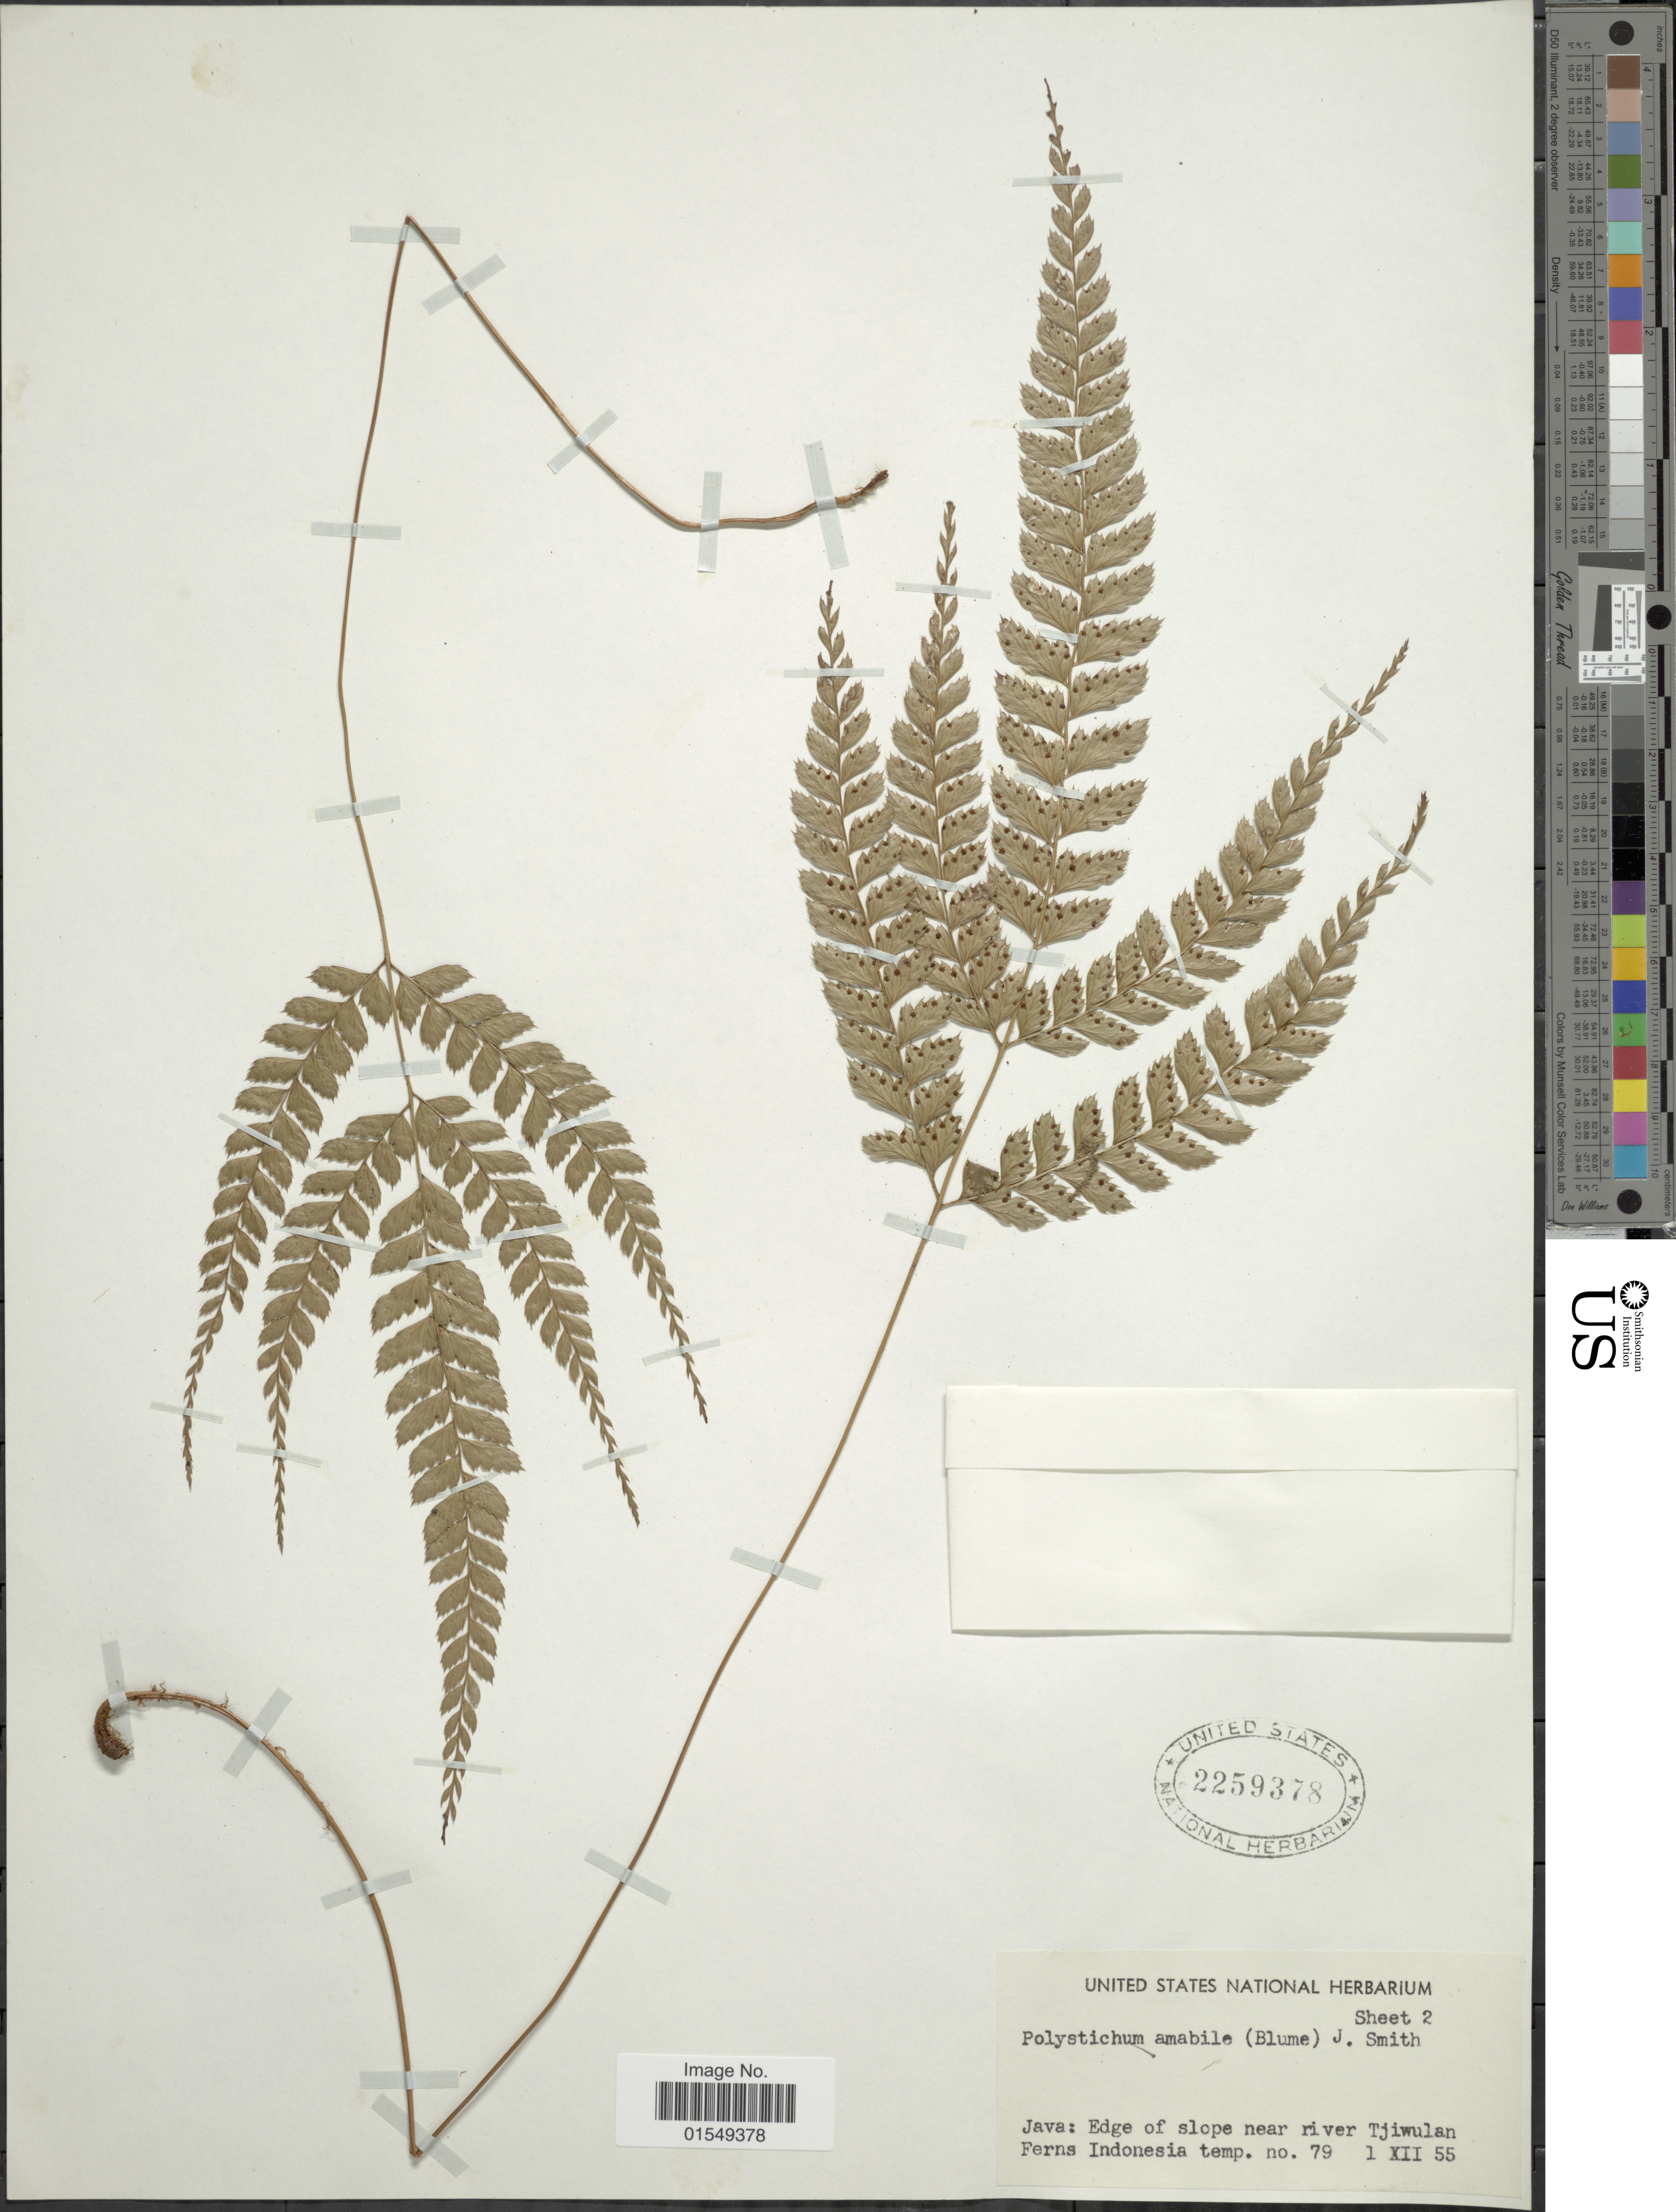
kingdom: Plantae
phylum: Tracheophyta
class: Polypodiopsida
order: Polypodiales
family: Dryopteridaceae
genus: Arachniodes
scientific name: Arachniodes amabilis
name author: (Blume) Tindale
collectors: ex herb. Univ. of California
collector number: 79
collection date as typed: Transcribed d/m/y: 1/12/55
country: Indonesia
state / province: Java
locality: Java: Edge of slope near river Tjiwulan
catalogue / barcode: US 2259378